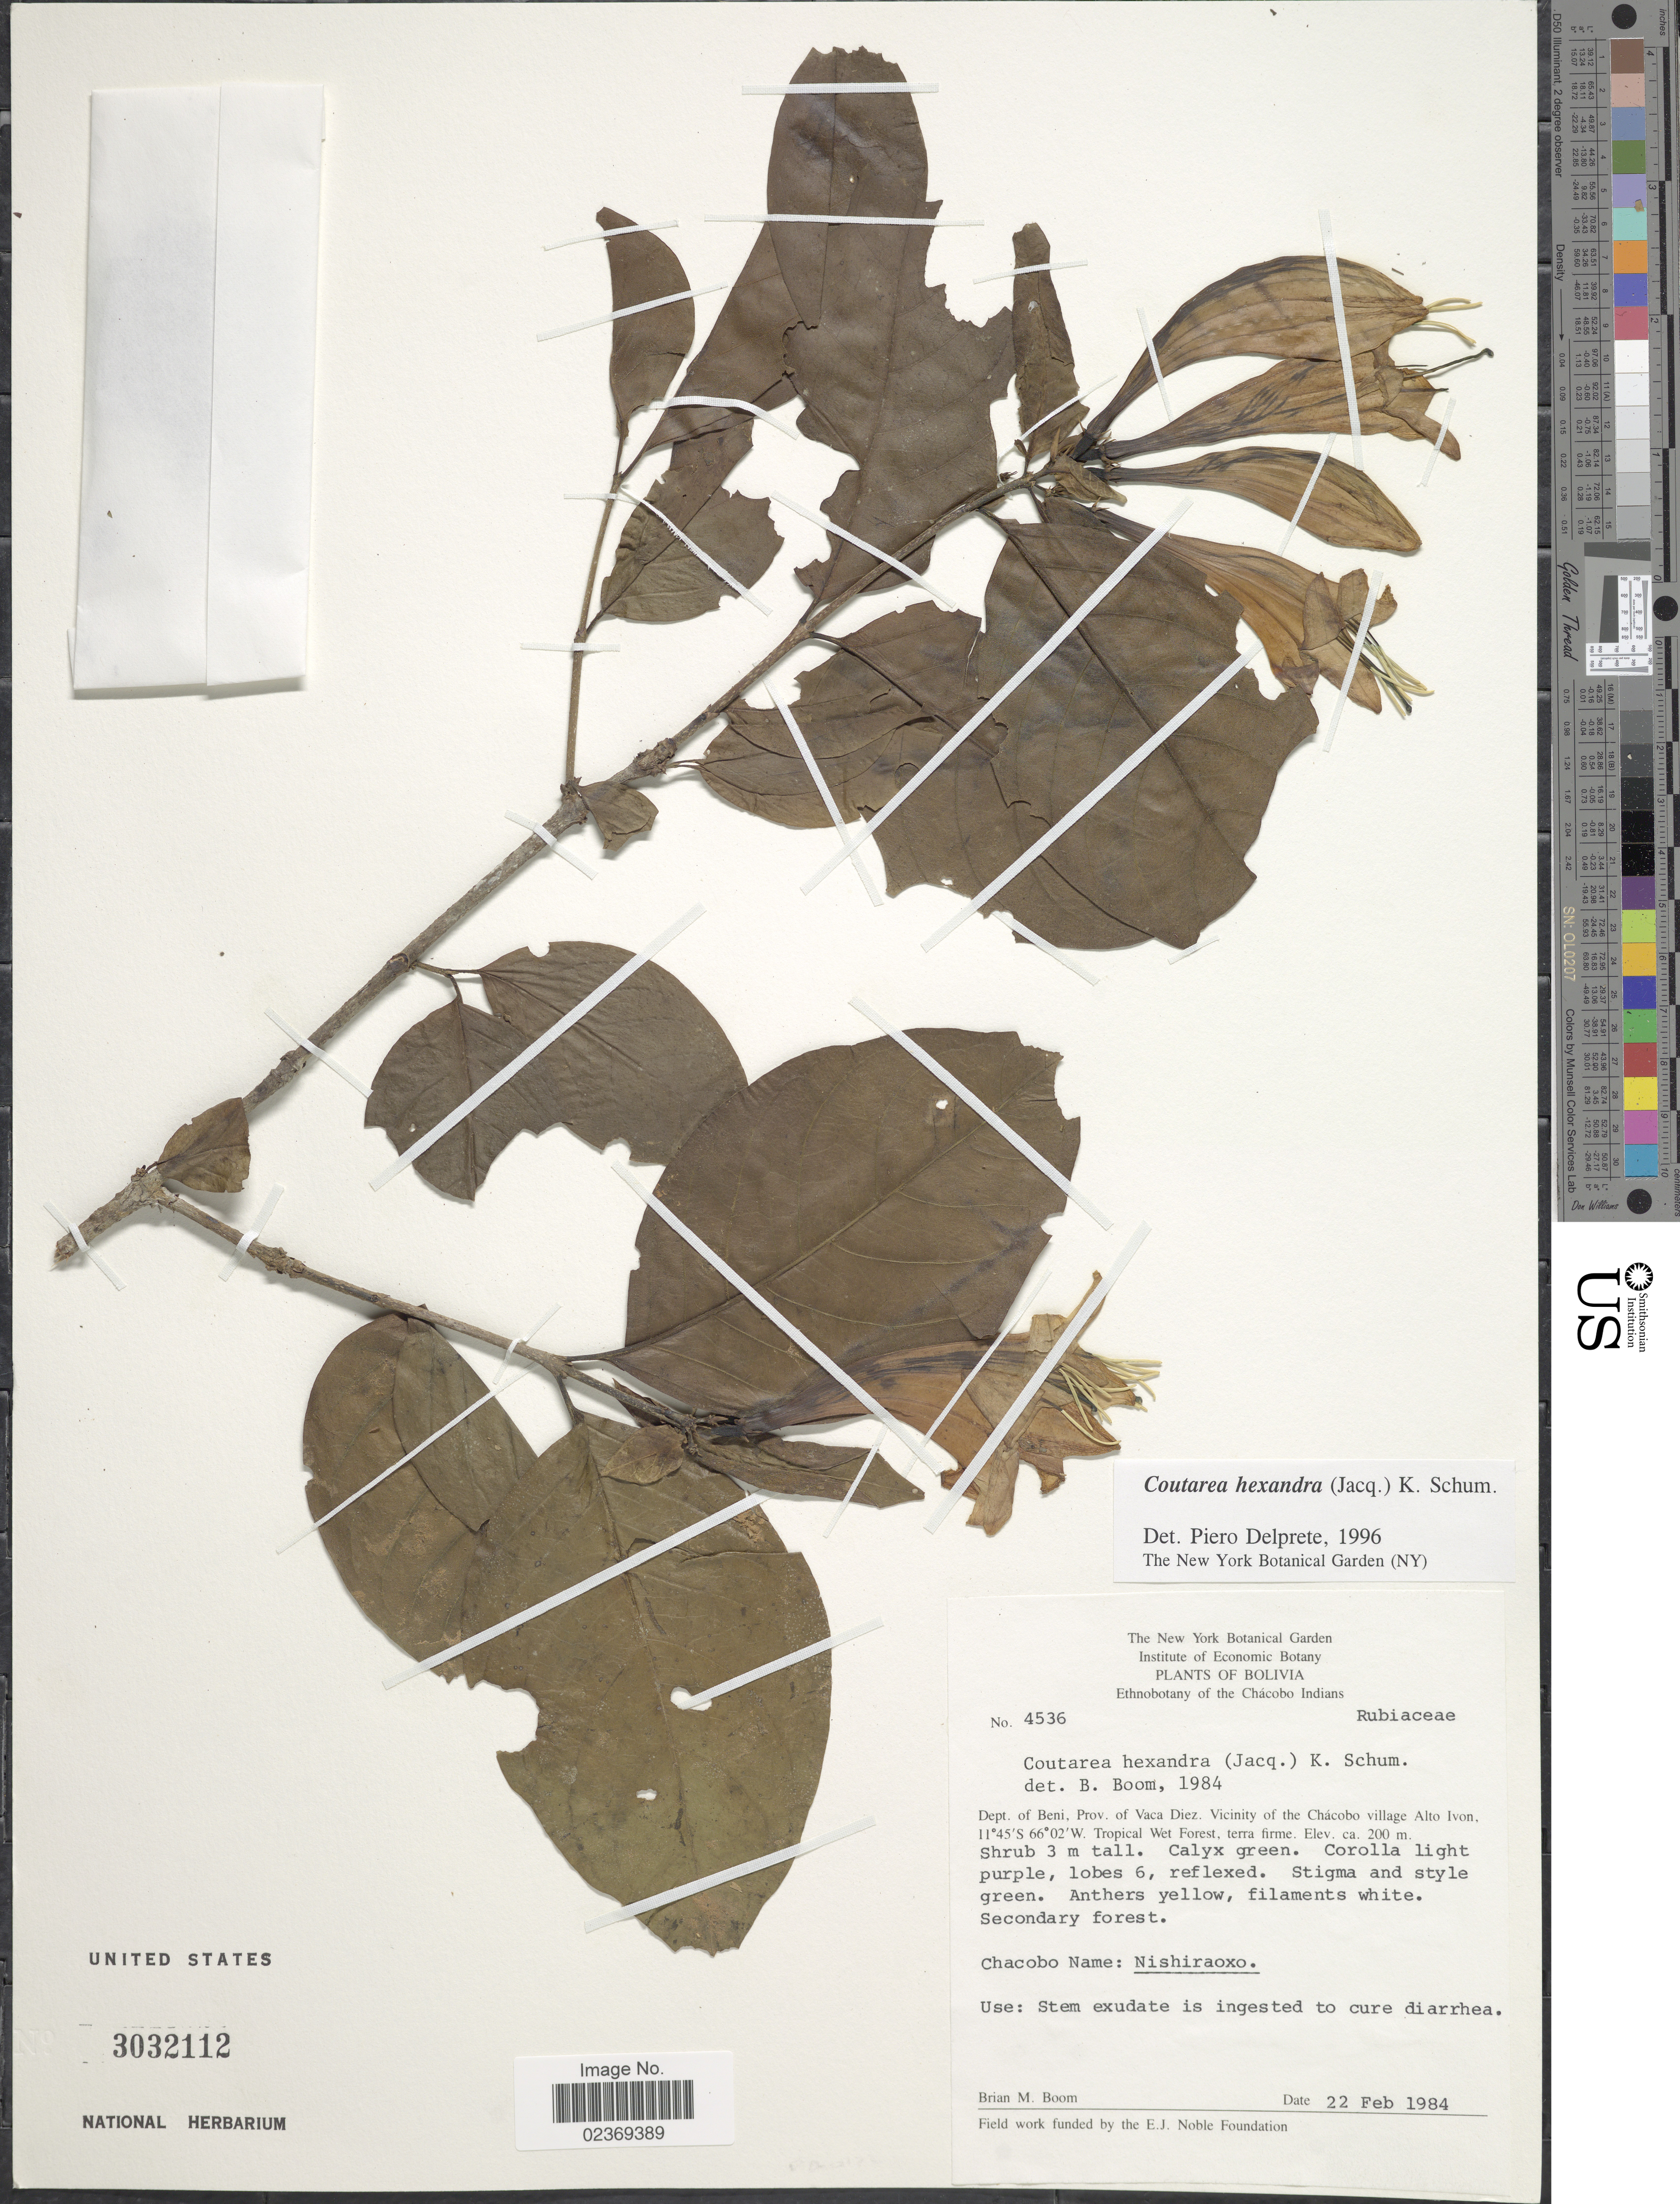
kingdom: Plantae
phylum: Tracheophyta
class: Magnoliopsida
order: Gentianales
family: Rubiaceae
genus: Coutarea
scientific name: Coutarea hexandra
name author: (Jacq.) K. Schum.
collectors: B. M. Boom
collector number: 4536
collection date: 1984-02-22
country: Bolivia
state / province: Beni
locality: Ethnobotany of the Chacobo Indians, Prov. of Vaca Diez, Vicinity of the Chacobo village Alto Ivon, Tropical Wet Forest.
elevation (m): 200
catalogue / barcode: US 3032112